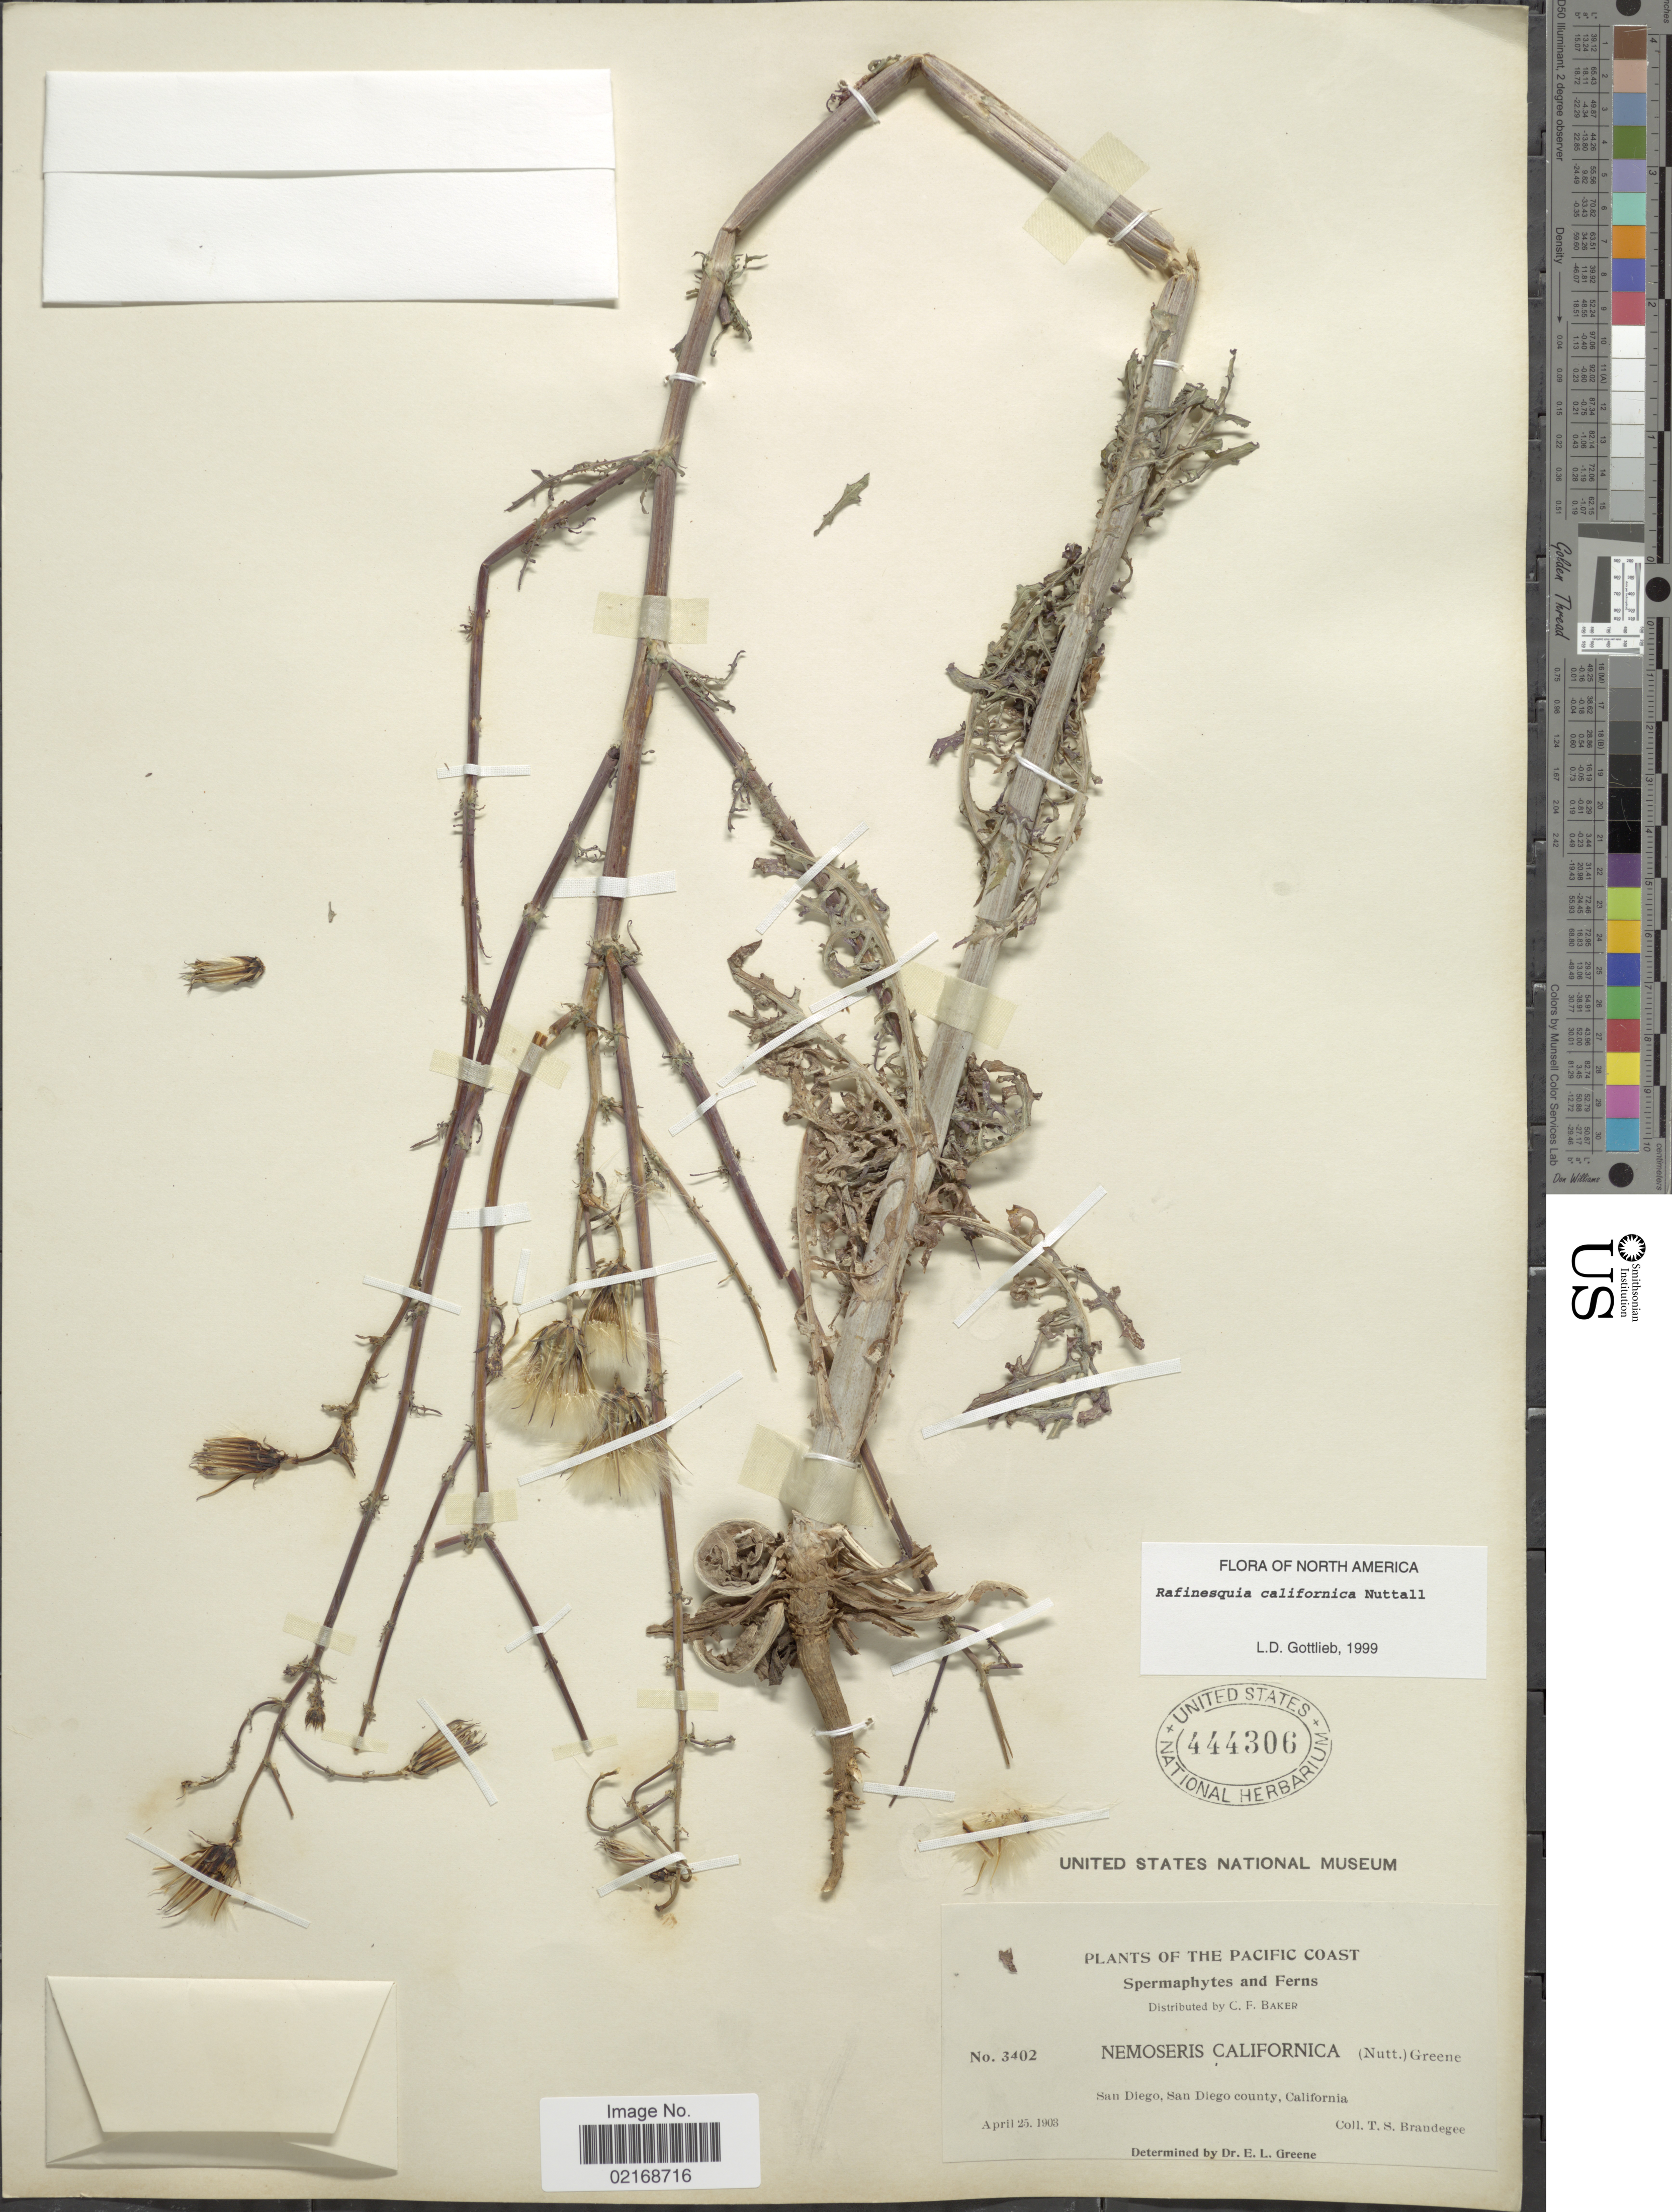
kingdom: Plantae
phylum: Tracheophyta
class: Magnoliopsida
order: Asterales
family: Asteraceae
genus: Rafinesquia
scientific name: Rafinesquia californica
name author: Nutt.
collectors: T. S. Brandegee (herbarium)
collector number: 3402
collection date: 1903-04-25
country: United States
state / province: California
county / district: San Diego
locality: The Pacific Coast, San Diego, San Diego County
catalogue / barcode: US 444306